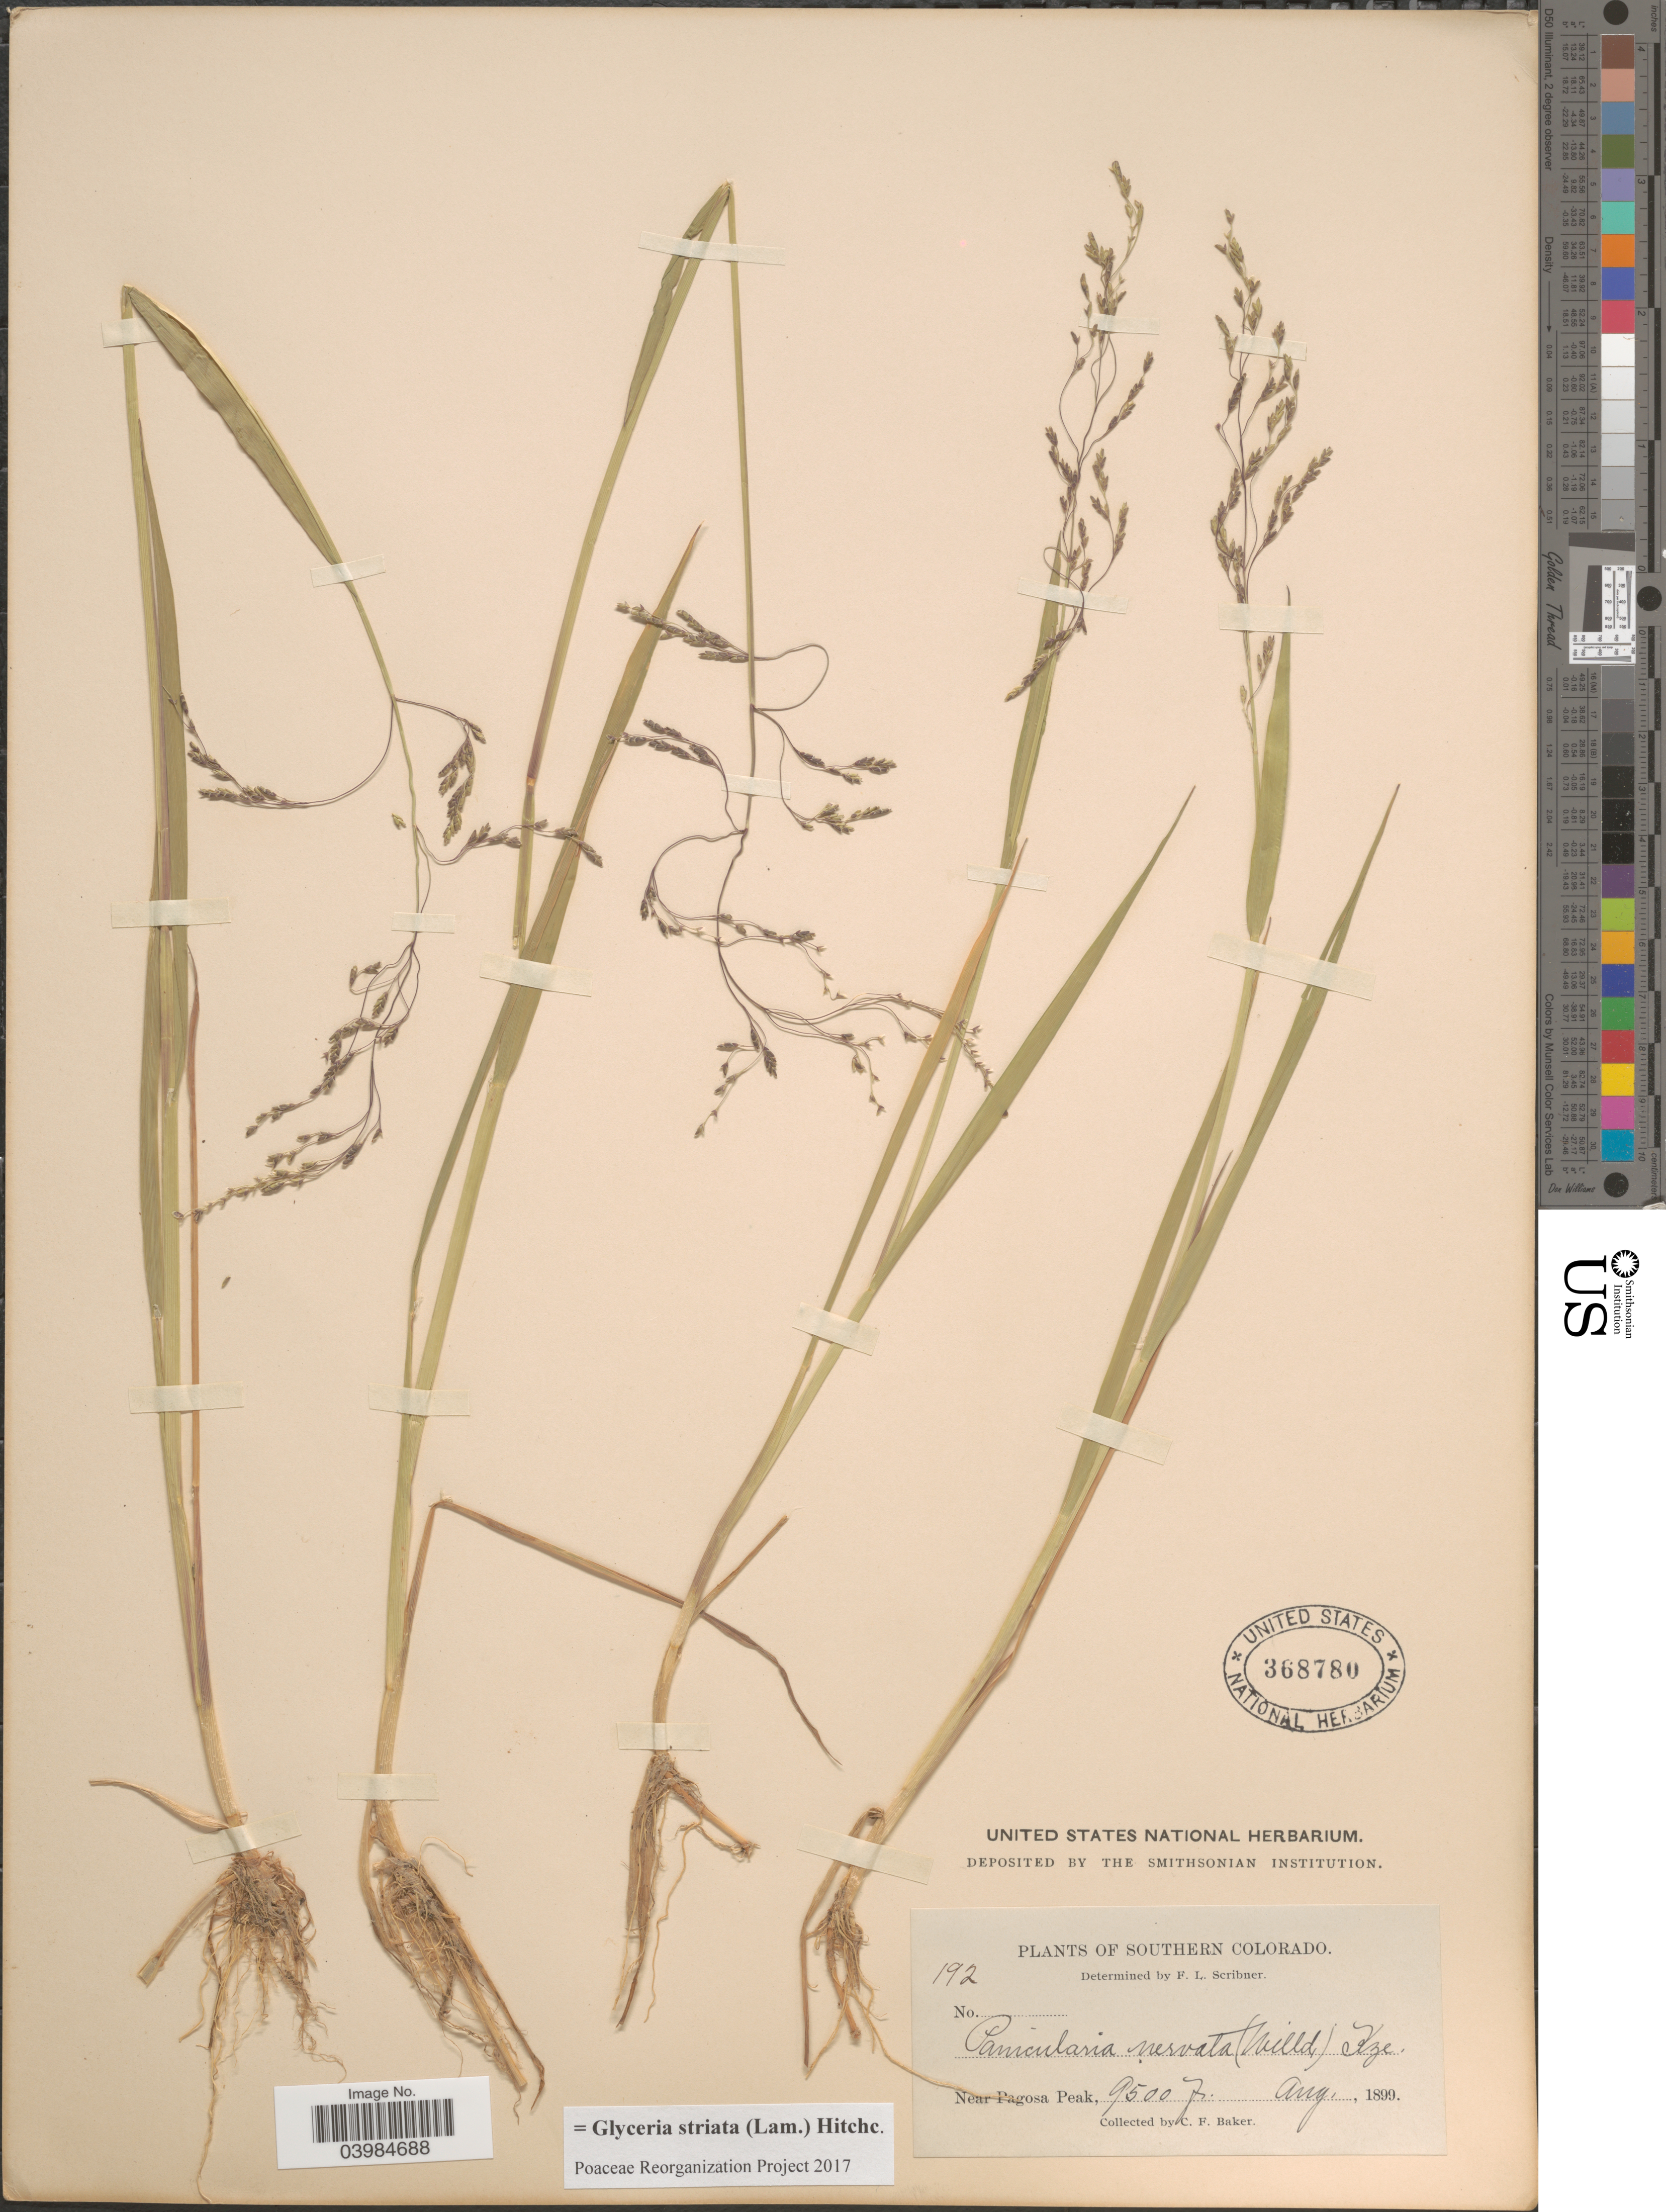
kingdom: Plantae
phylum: Tracheophyta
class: Liliopsida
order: Poales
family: Poaceae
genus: Glyceria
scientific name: Glyceria striata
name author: (Lam.) Hitchc.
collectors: C. F. Baker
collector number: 192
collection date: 1899-08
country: United States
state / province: Colorado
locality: Southern Colorado. Near Pagosa Peak.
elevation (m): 2896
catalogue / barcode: US 368780